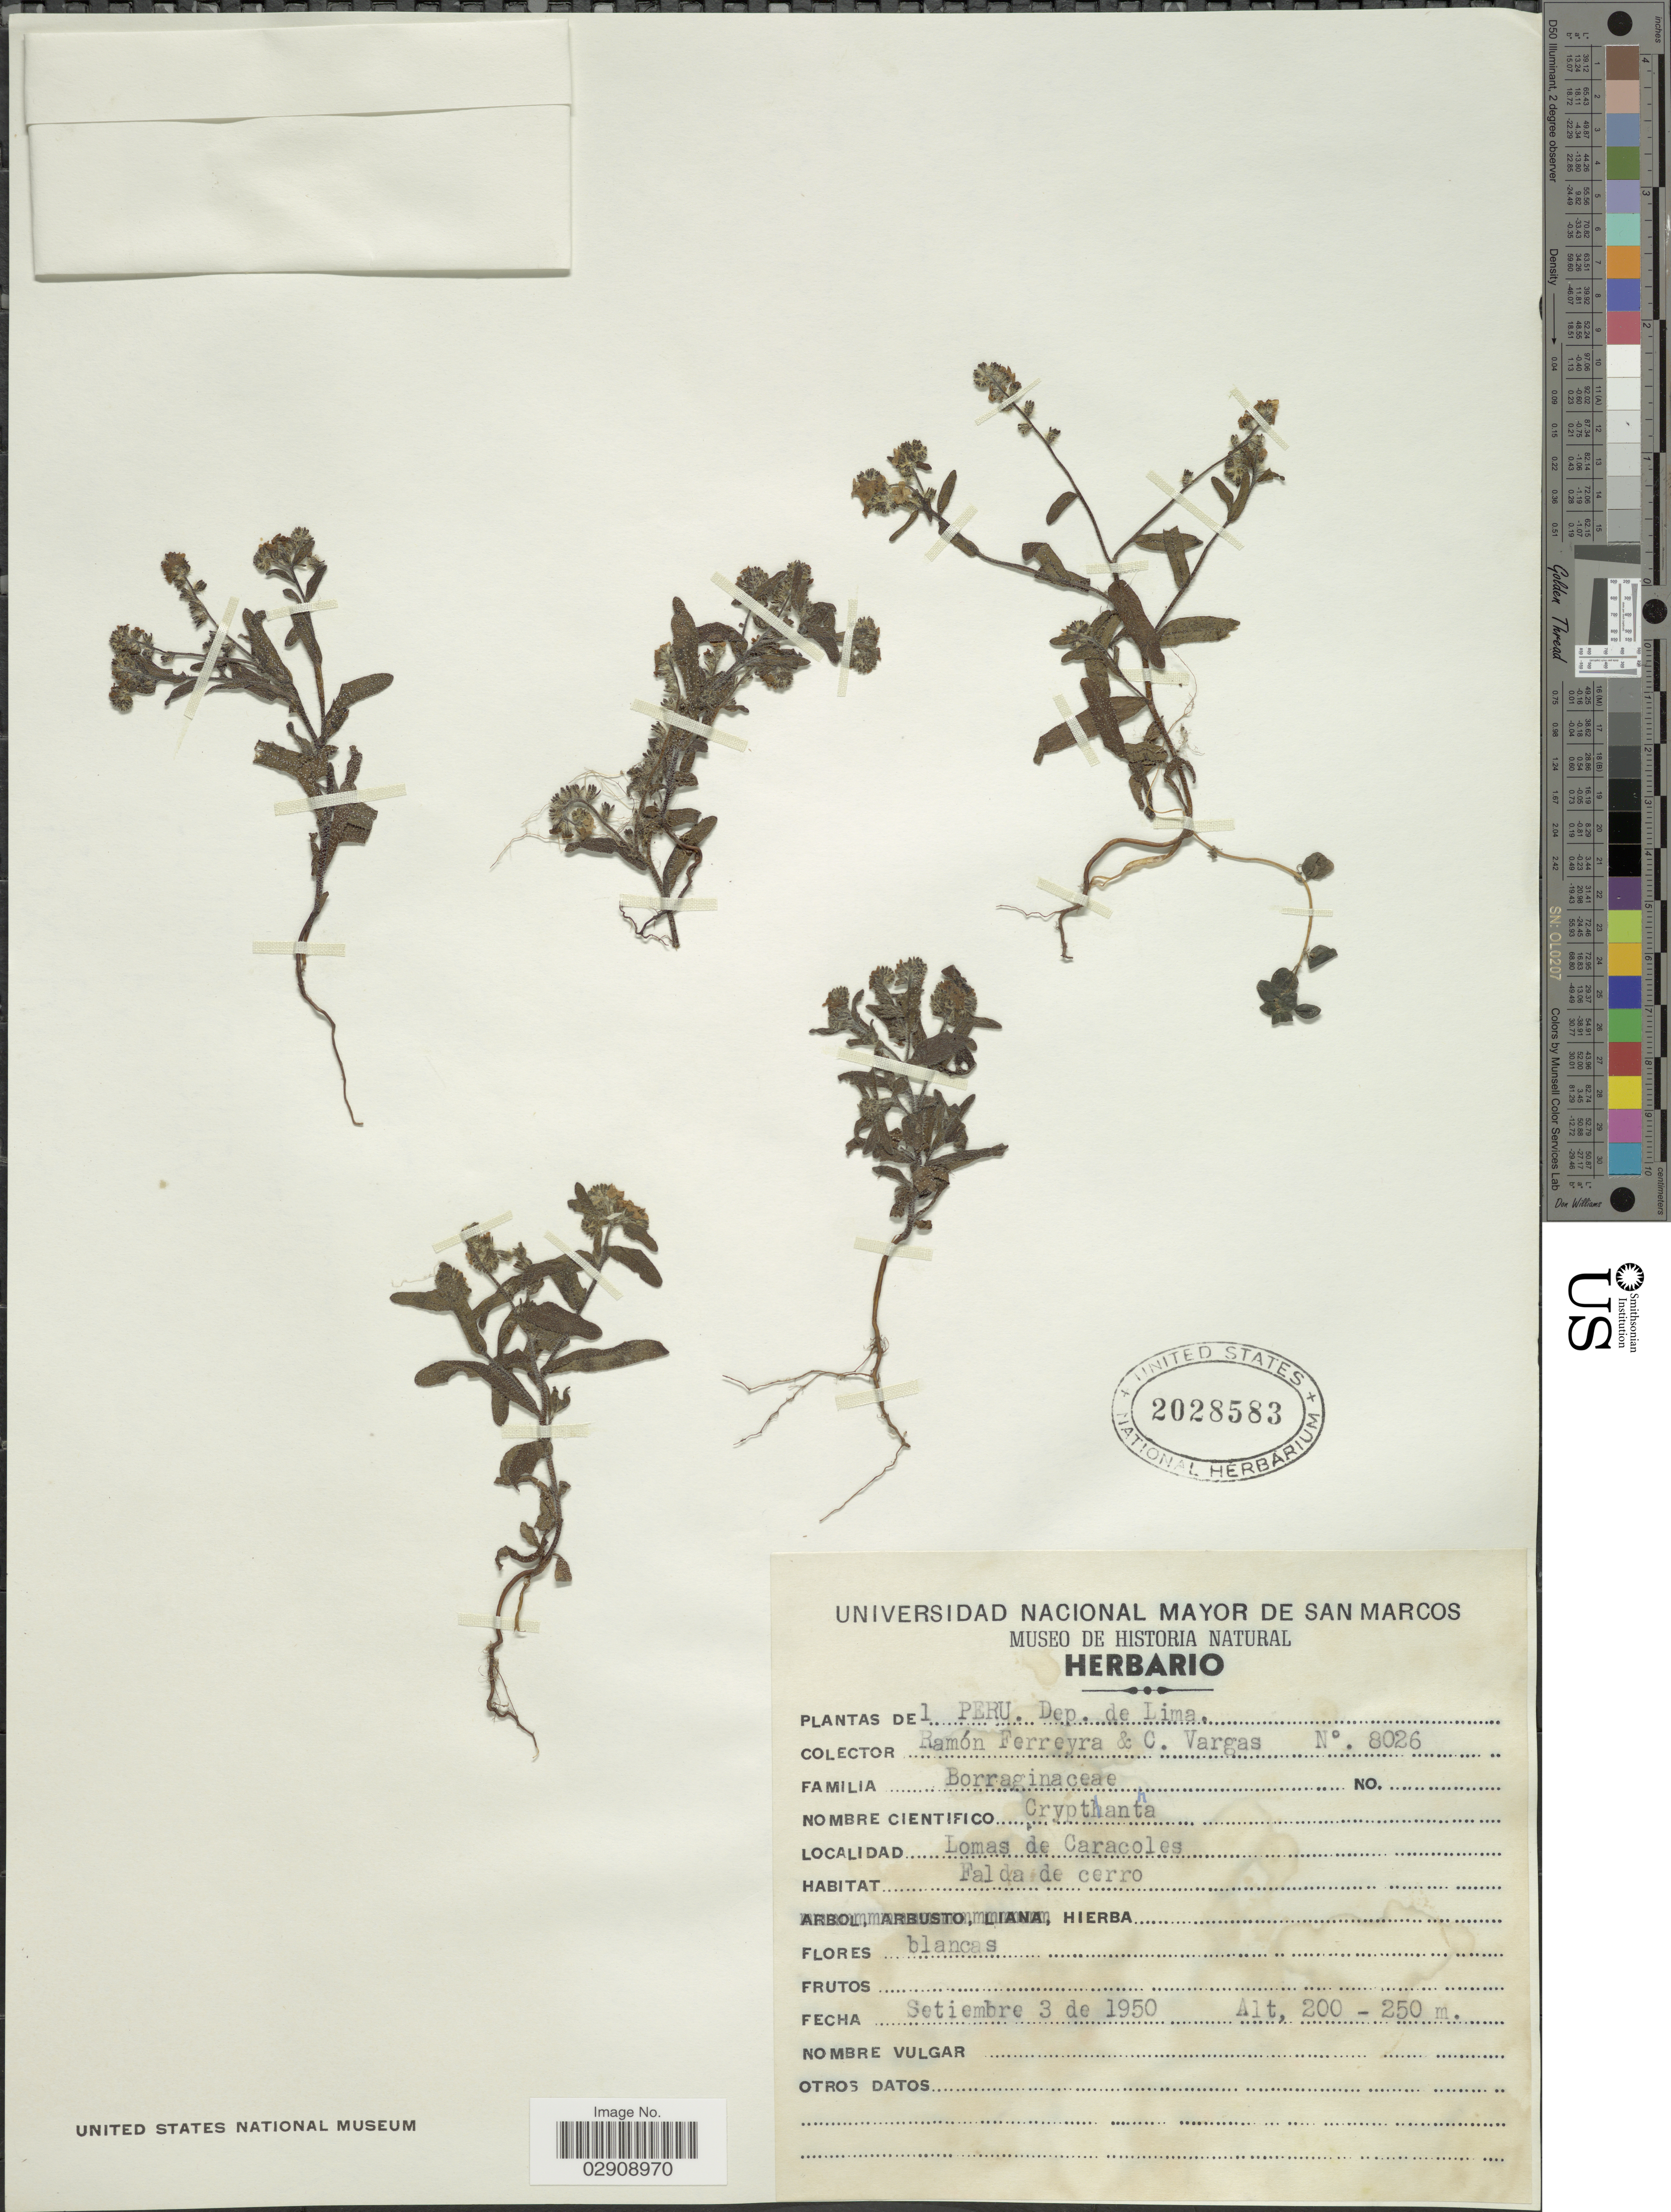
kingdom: Plantae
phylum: Tracheophyta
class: Magnoliopsida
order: Boraginales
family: Boraginaceae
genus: Cryptantha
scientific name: Cryptantha granulosa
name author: (Ruiz & Pav.) I.M. Johnst.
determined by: Moroni, Pablo, (SI), Instituto de Botanica Darwinion (ARGENTINA)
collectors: R. A. Ferreyra & C. Vargas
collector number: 8026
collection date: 1950-09-03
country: Peru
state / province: Lima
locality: Lomas de Caracoles. Peru. Dep. de Lima.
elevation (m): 200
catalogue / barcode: US 2028583